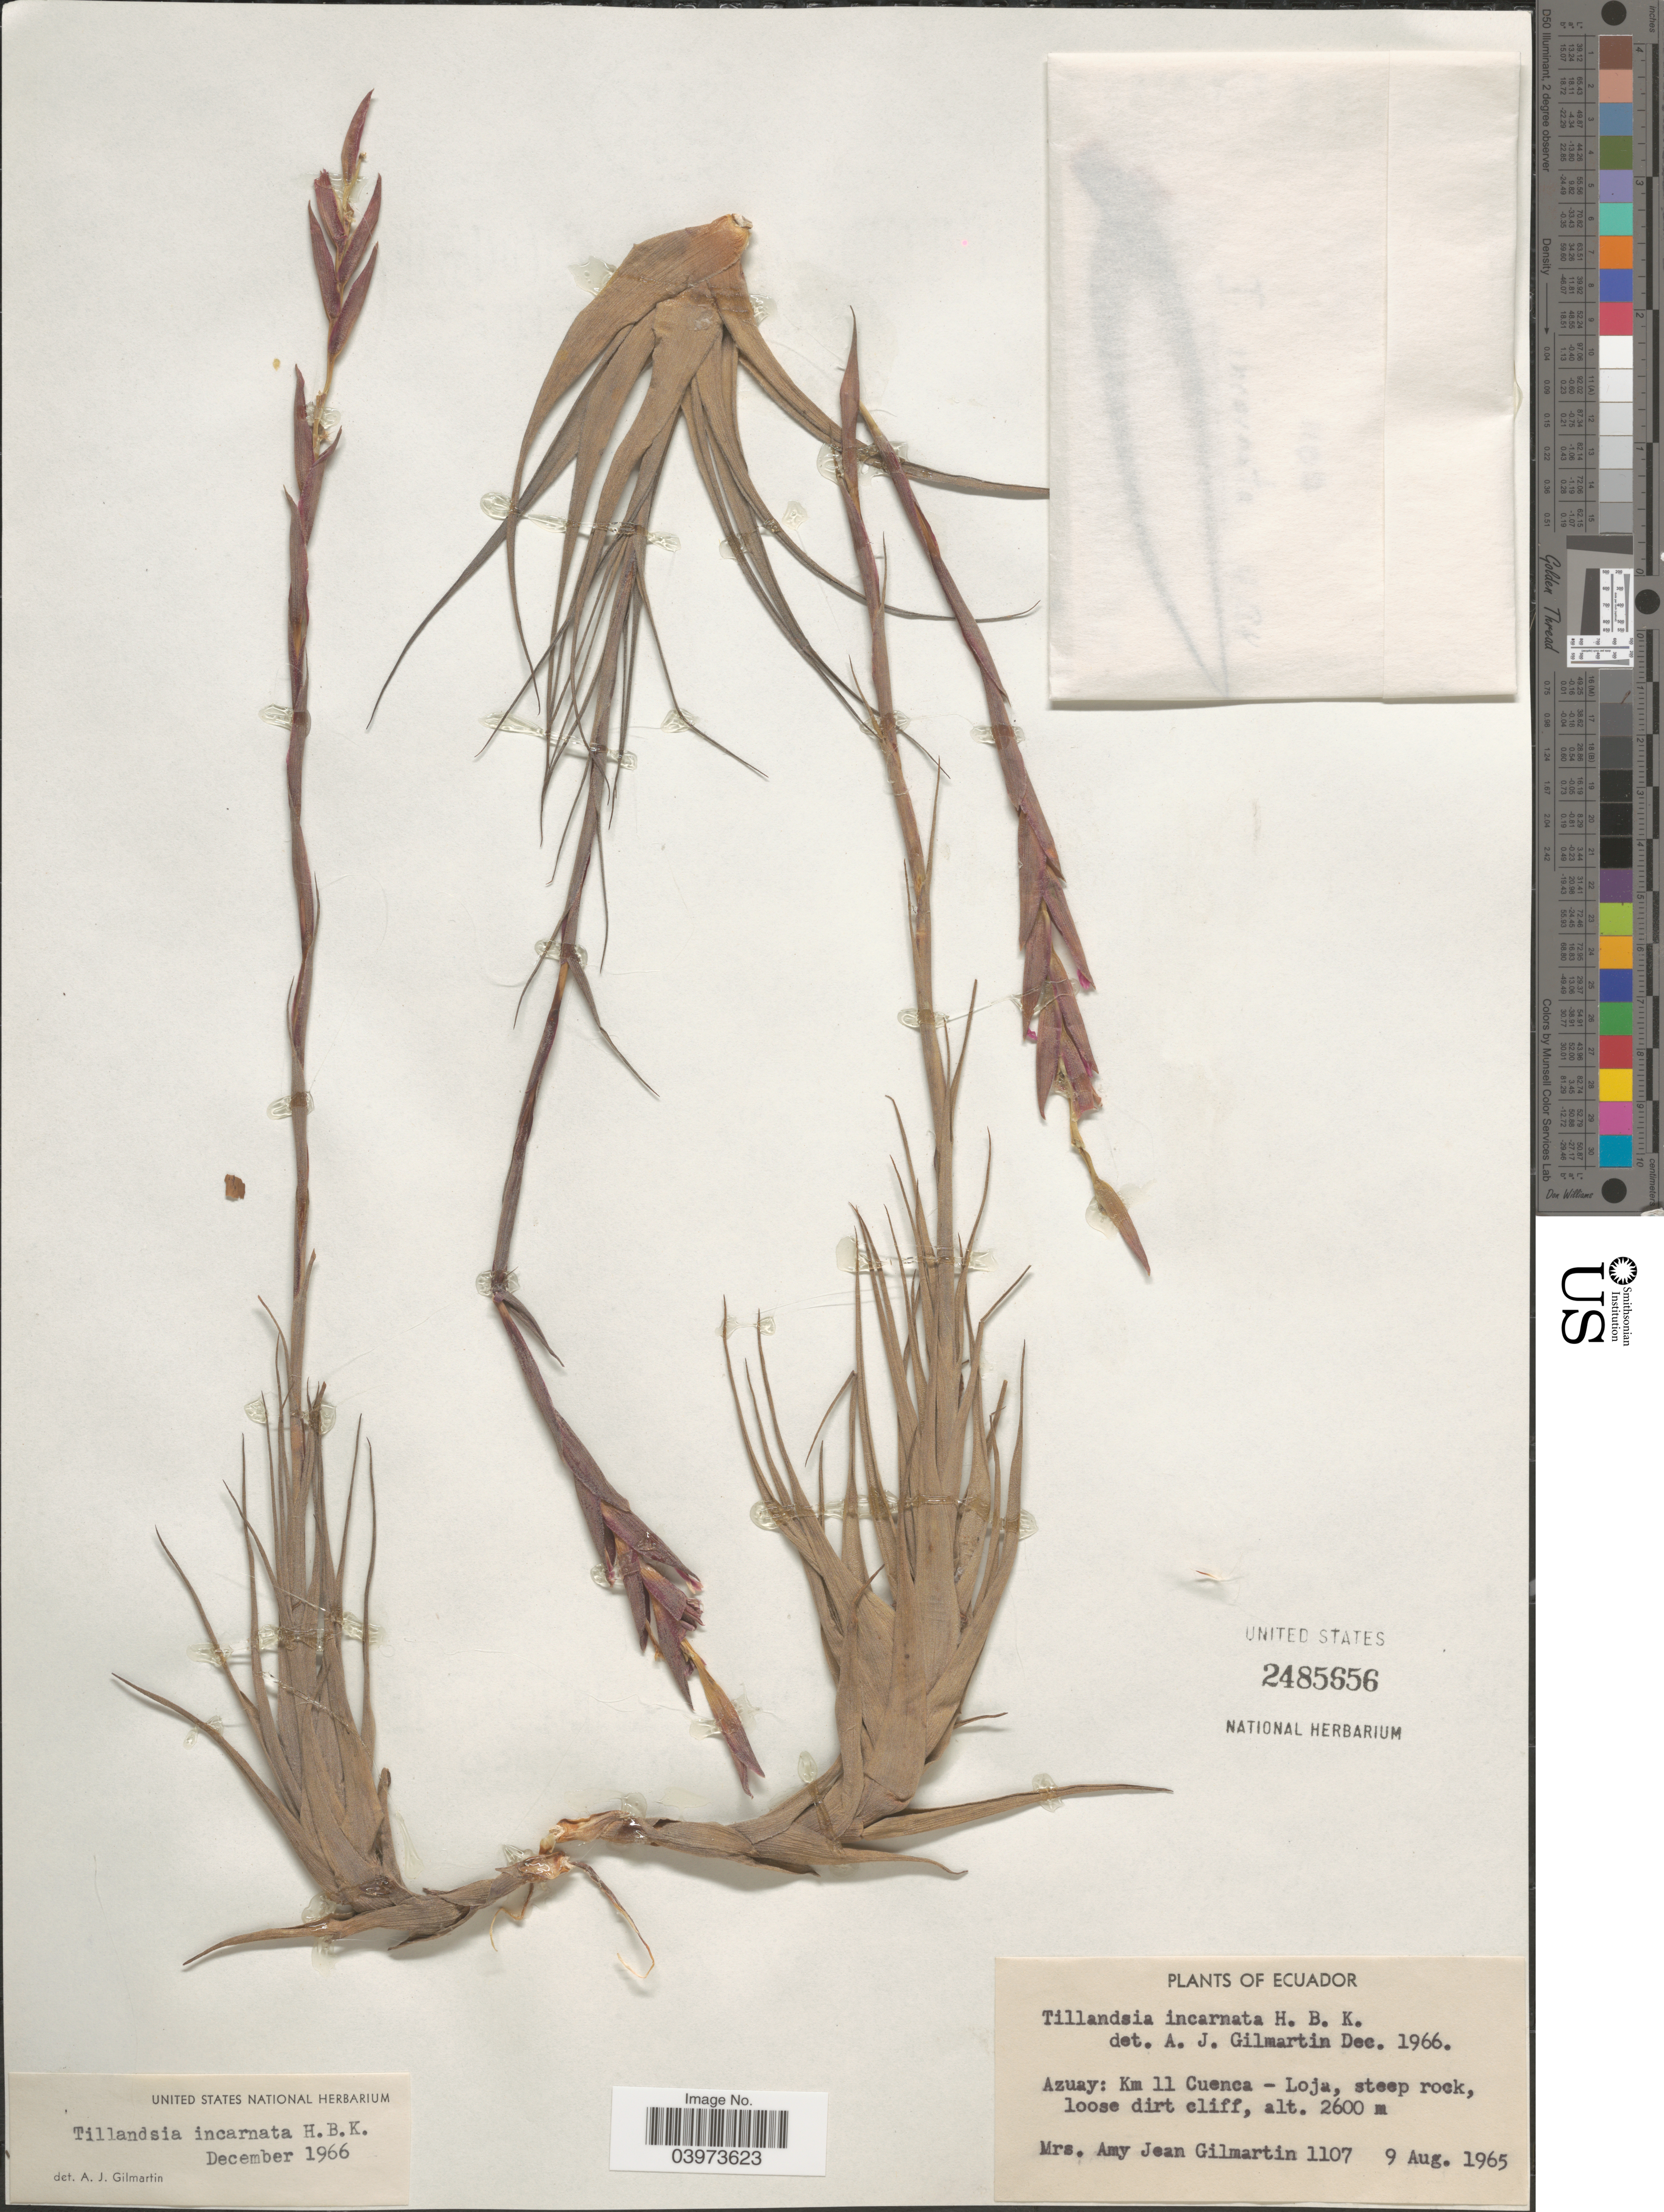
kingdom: Plantae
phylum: Tracheophyta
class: Liliopsida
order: Poales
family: Bromeliaceae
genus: Tillandsia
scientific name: Tillandsia incarnata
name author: Kunth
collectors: A. J. Gilmartin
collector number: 1107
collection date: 1965-08-09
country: Ecuador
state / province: Azuay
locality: Km 11 Cuenca - Loja.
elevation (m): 2600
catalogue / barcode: US 2485656